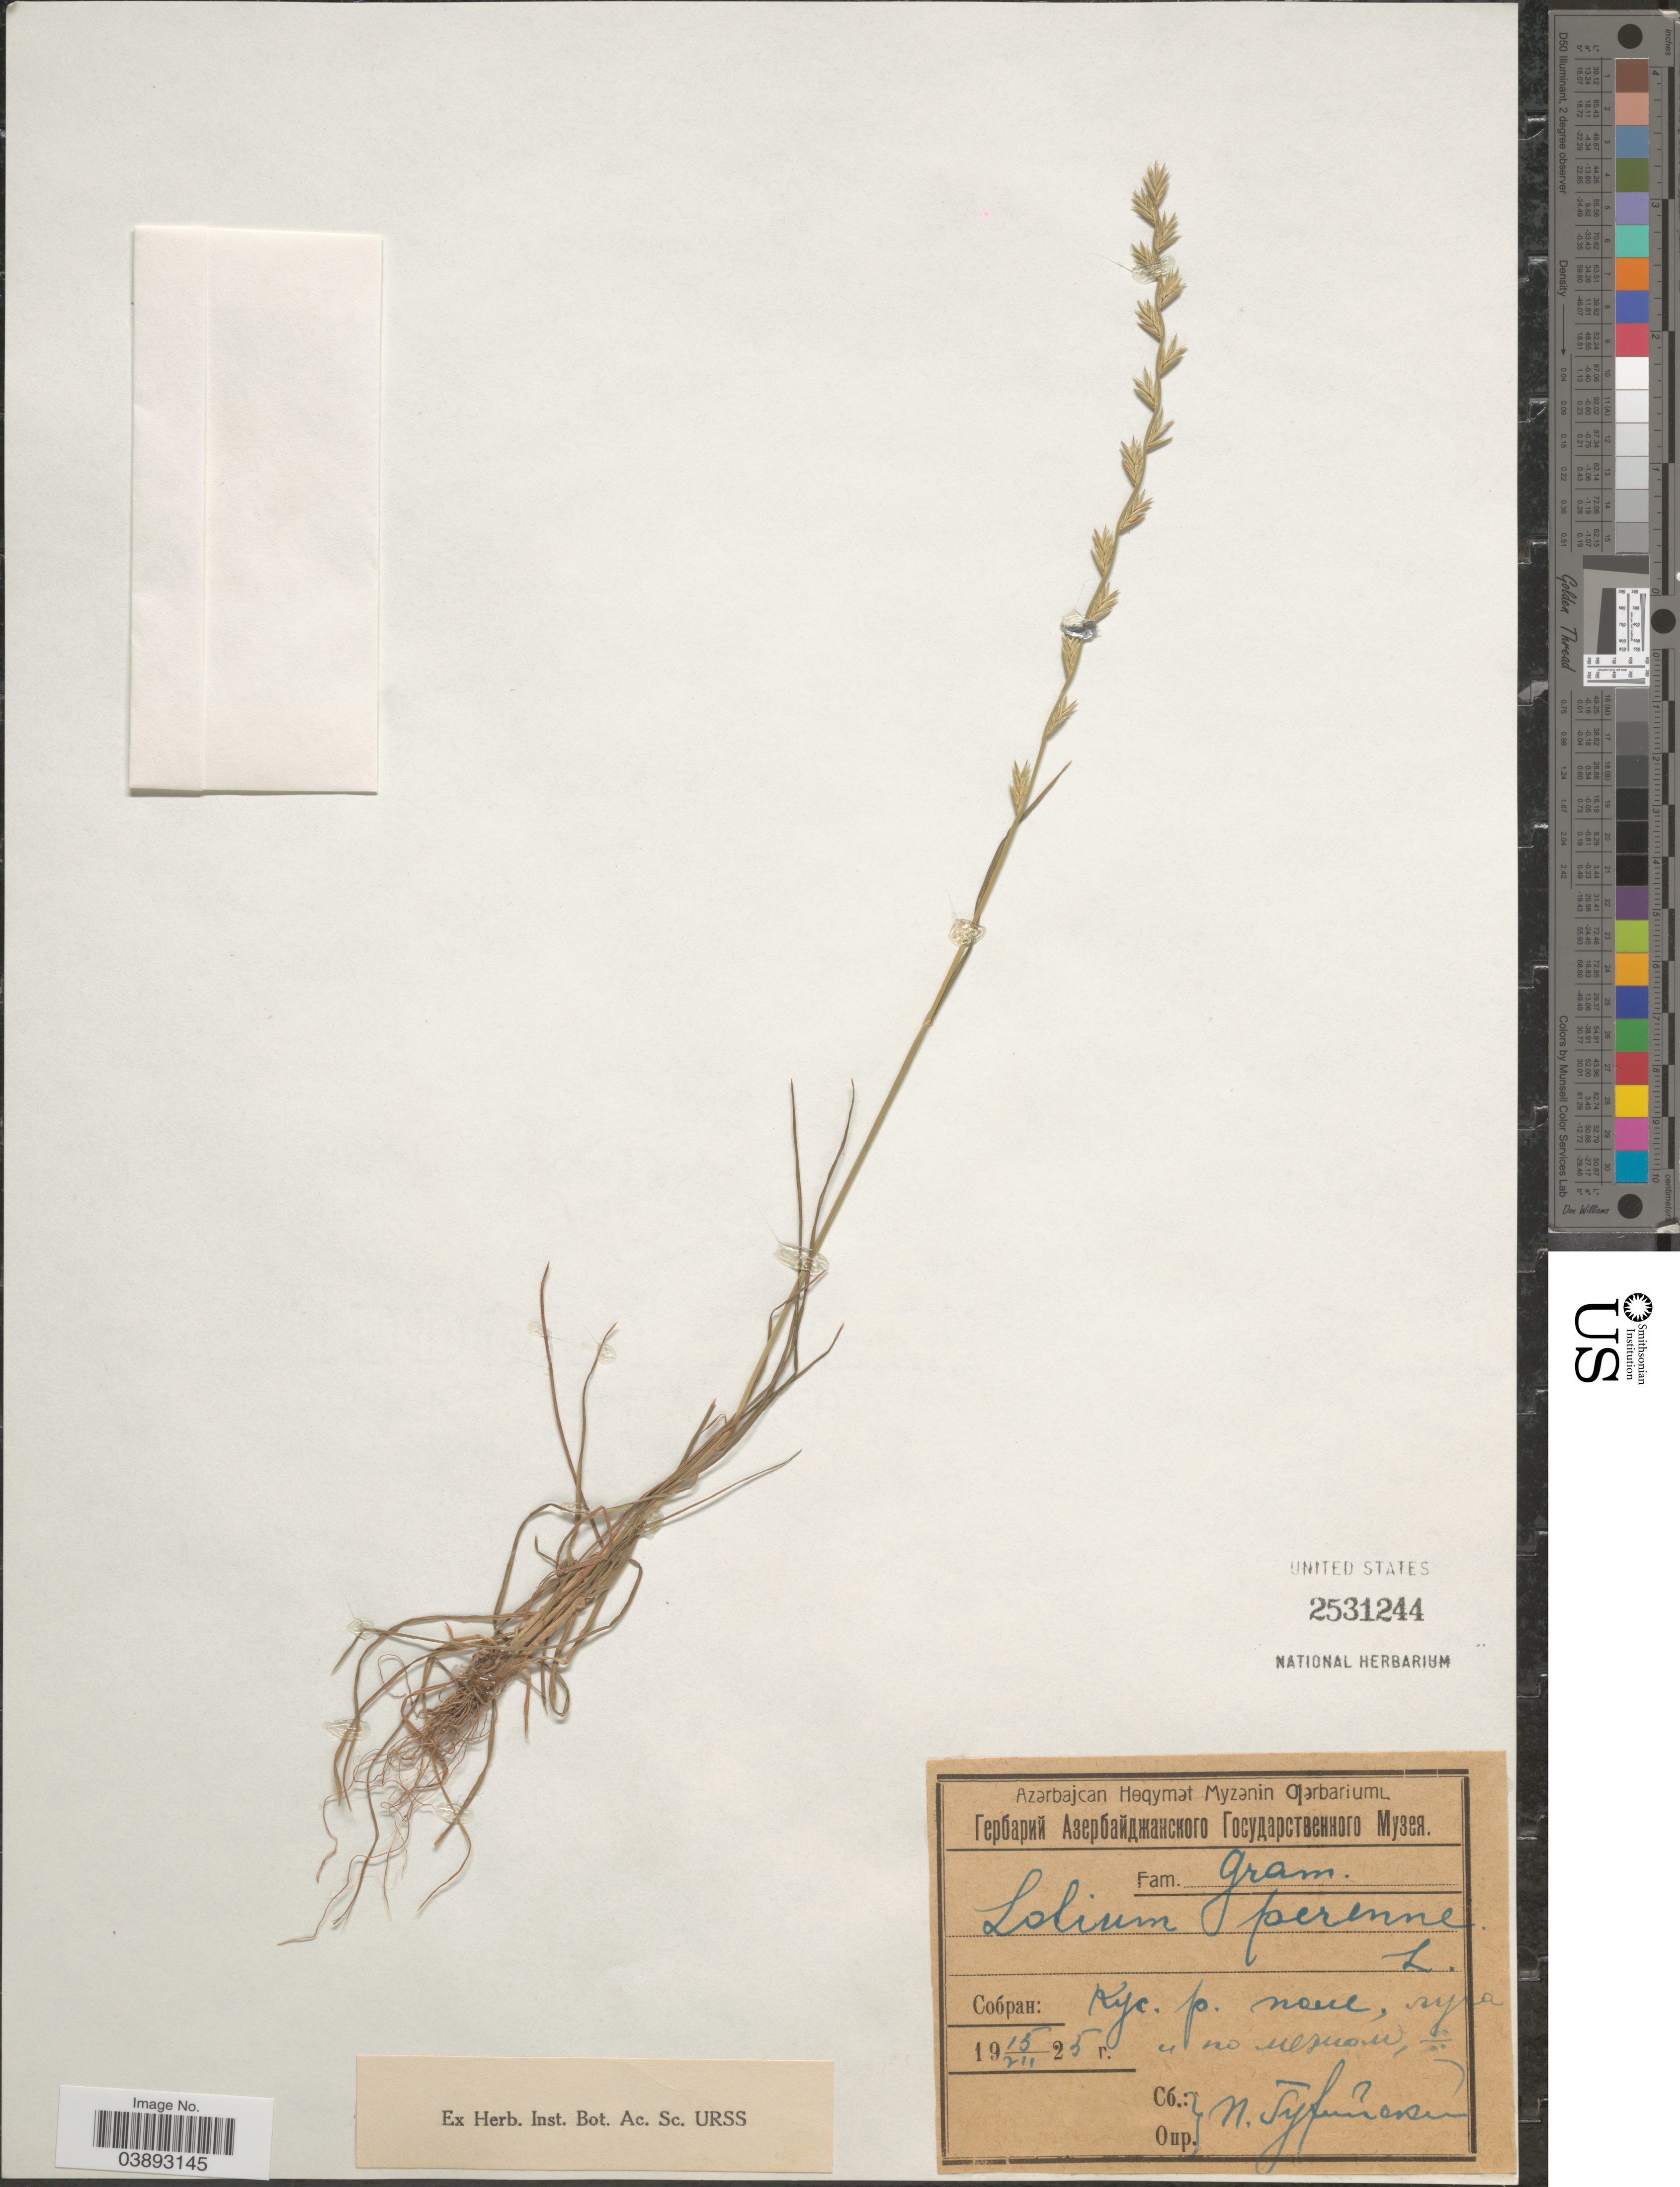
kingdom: Plantae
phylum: Tracheophyta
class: Liliopsida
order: Poales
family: Poaceae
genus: Lolium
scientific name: Lolium perenne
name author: L.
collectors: P. Guriyskiy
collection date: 1925-07-15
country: Azerbaijan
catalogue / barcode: US 2531244